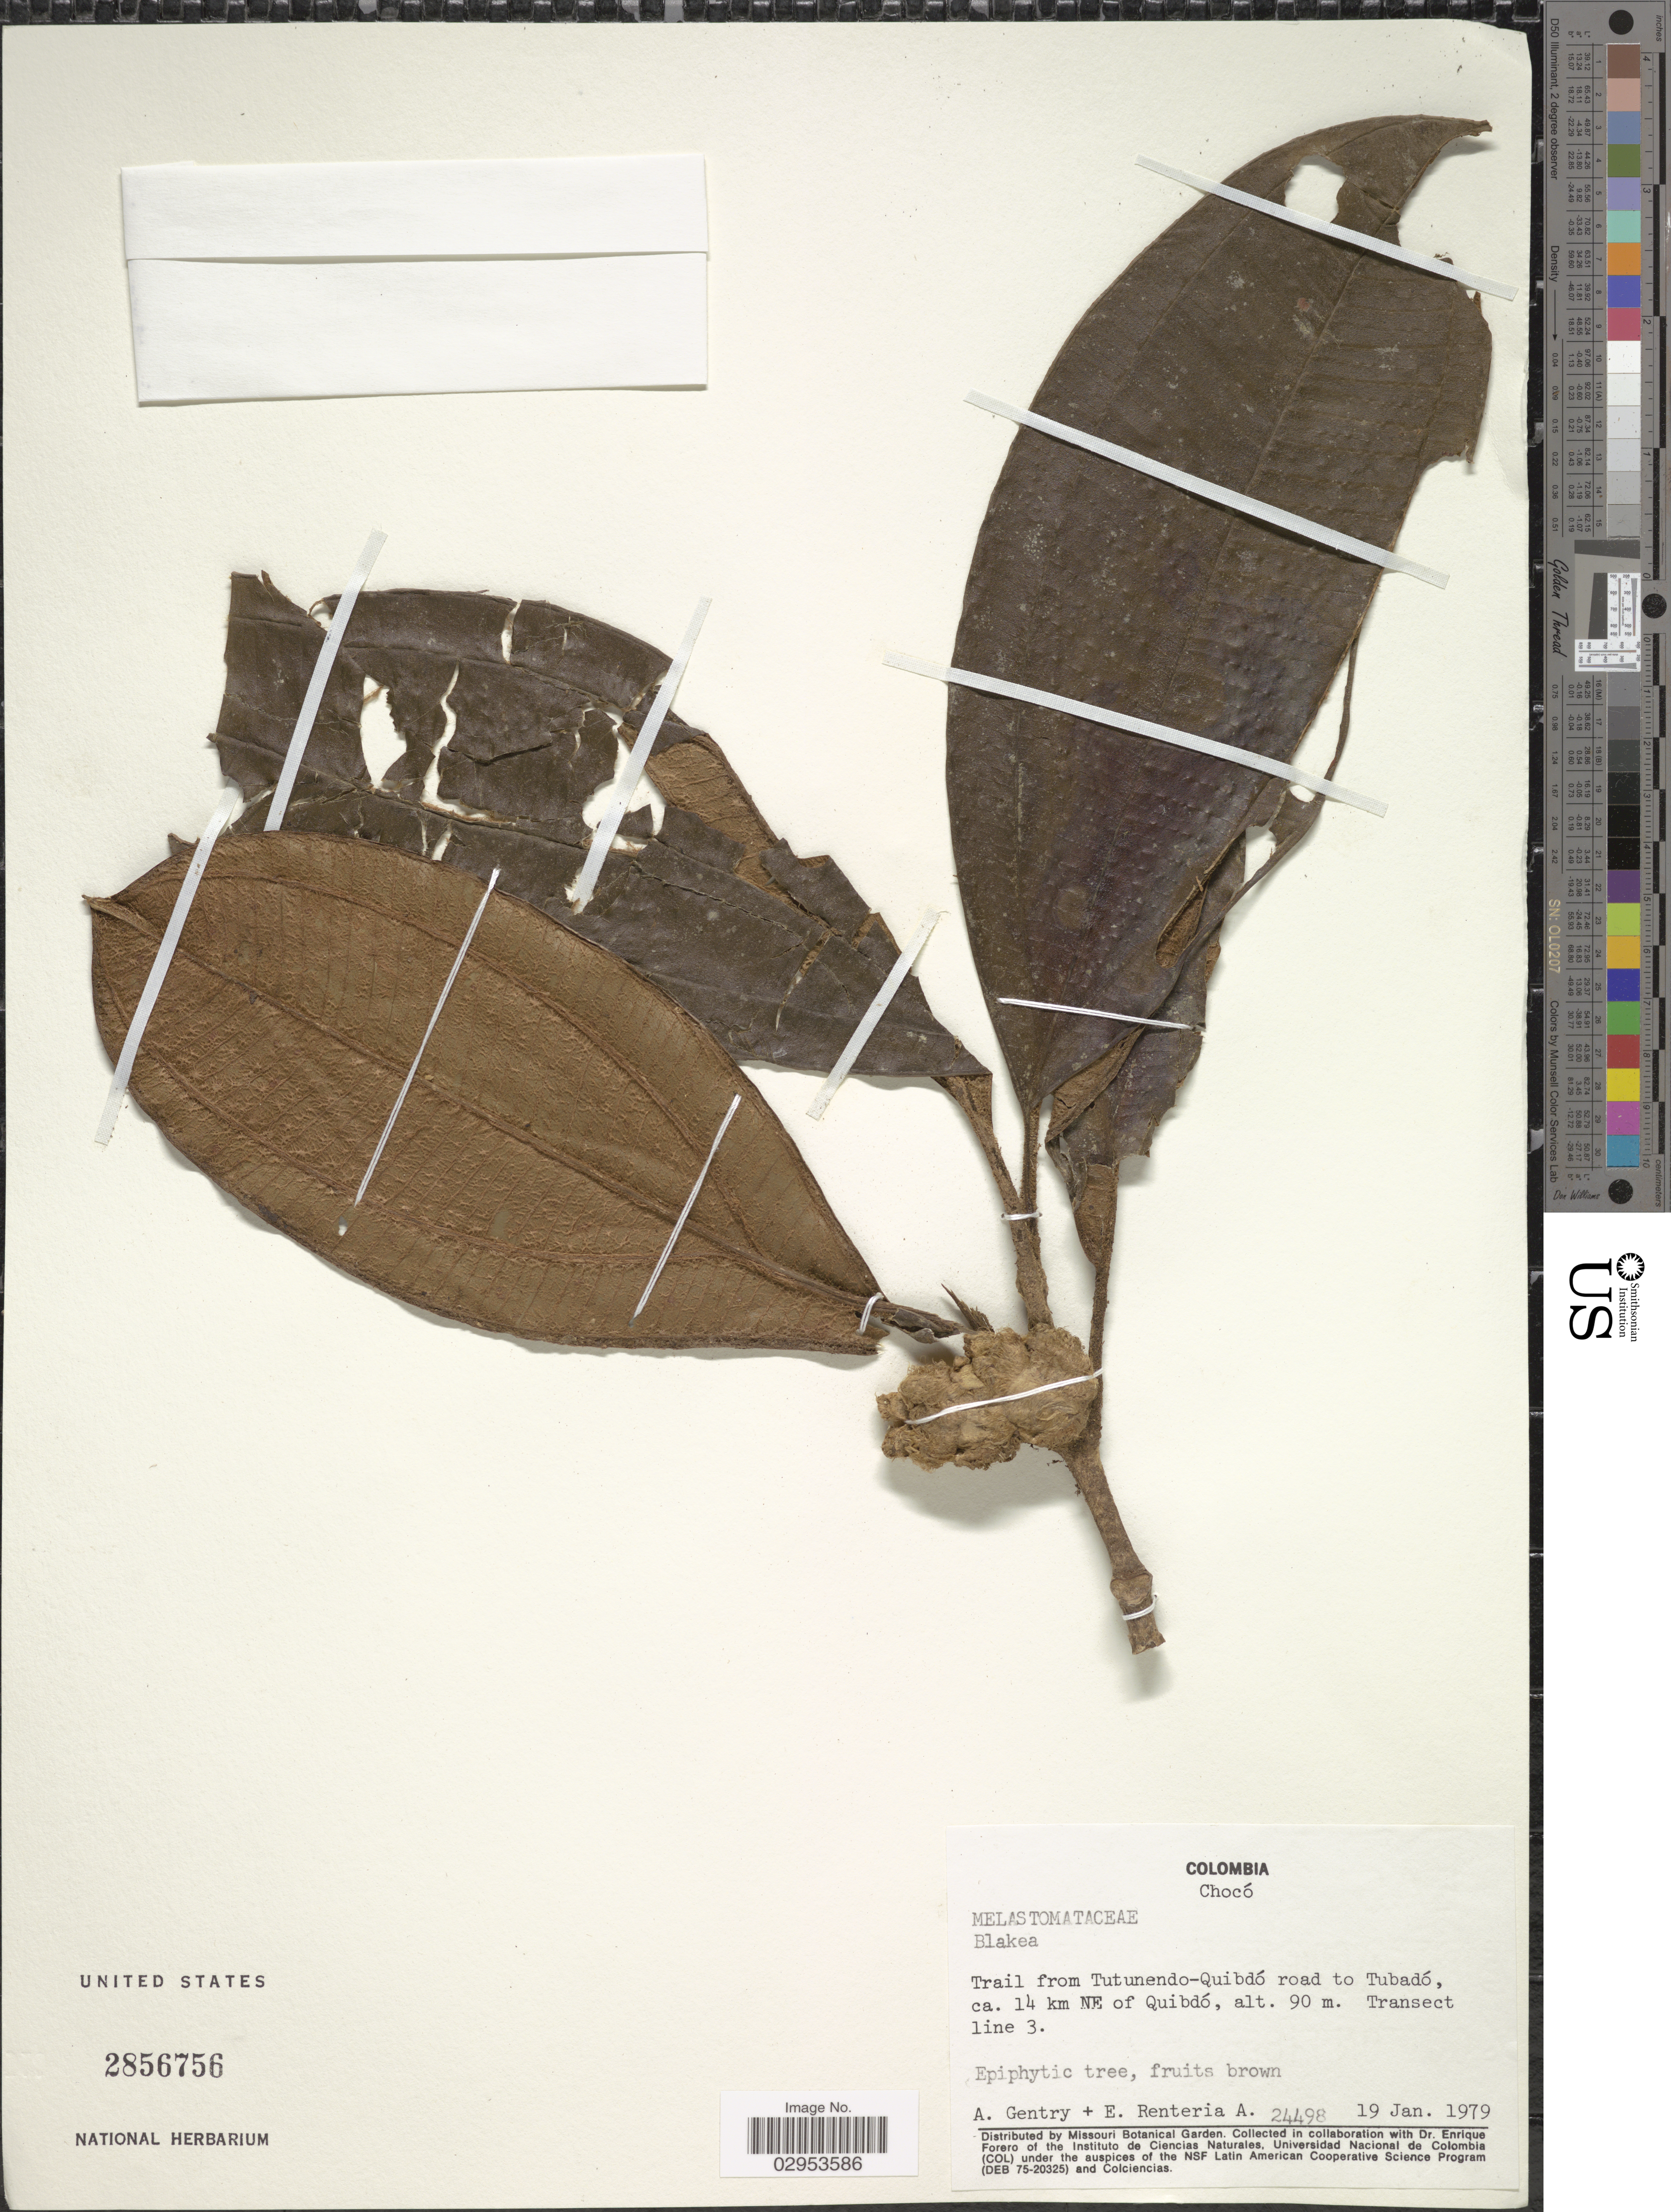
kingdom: Plantae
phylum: Tracheophyta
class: Magnoliopsida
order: Myrtales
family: Melastomataceae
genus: Blakea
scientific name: Blakea sp.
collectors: A. H. Gentry & E. Renteria A.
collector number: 24498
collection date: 1979-01-19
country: Colombia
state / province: Chocó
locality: Trail from Tutunendo-Quibdó road to Tubadó, ca. 14 km NE of Quibdó. Transect line 3.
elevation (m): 90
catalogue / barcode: US 2856756